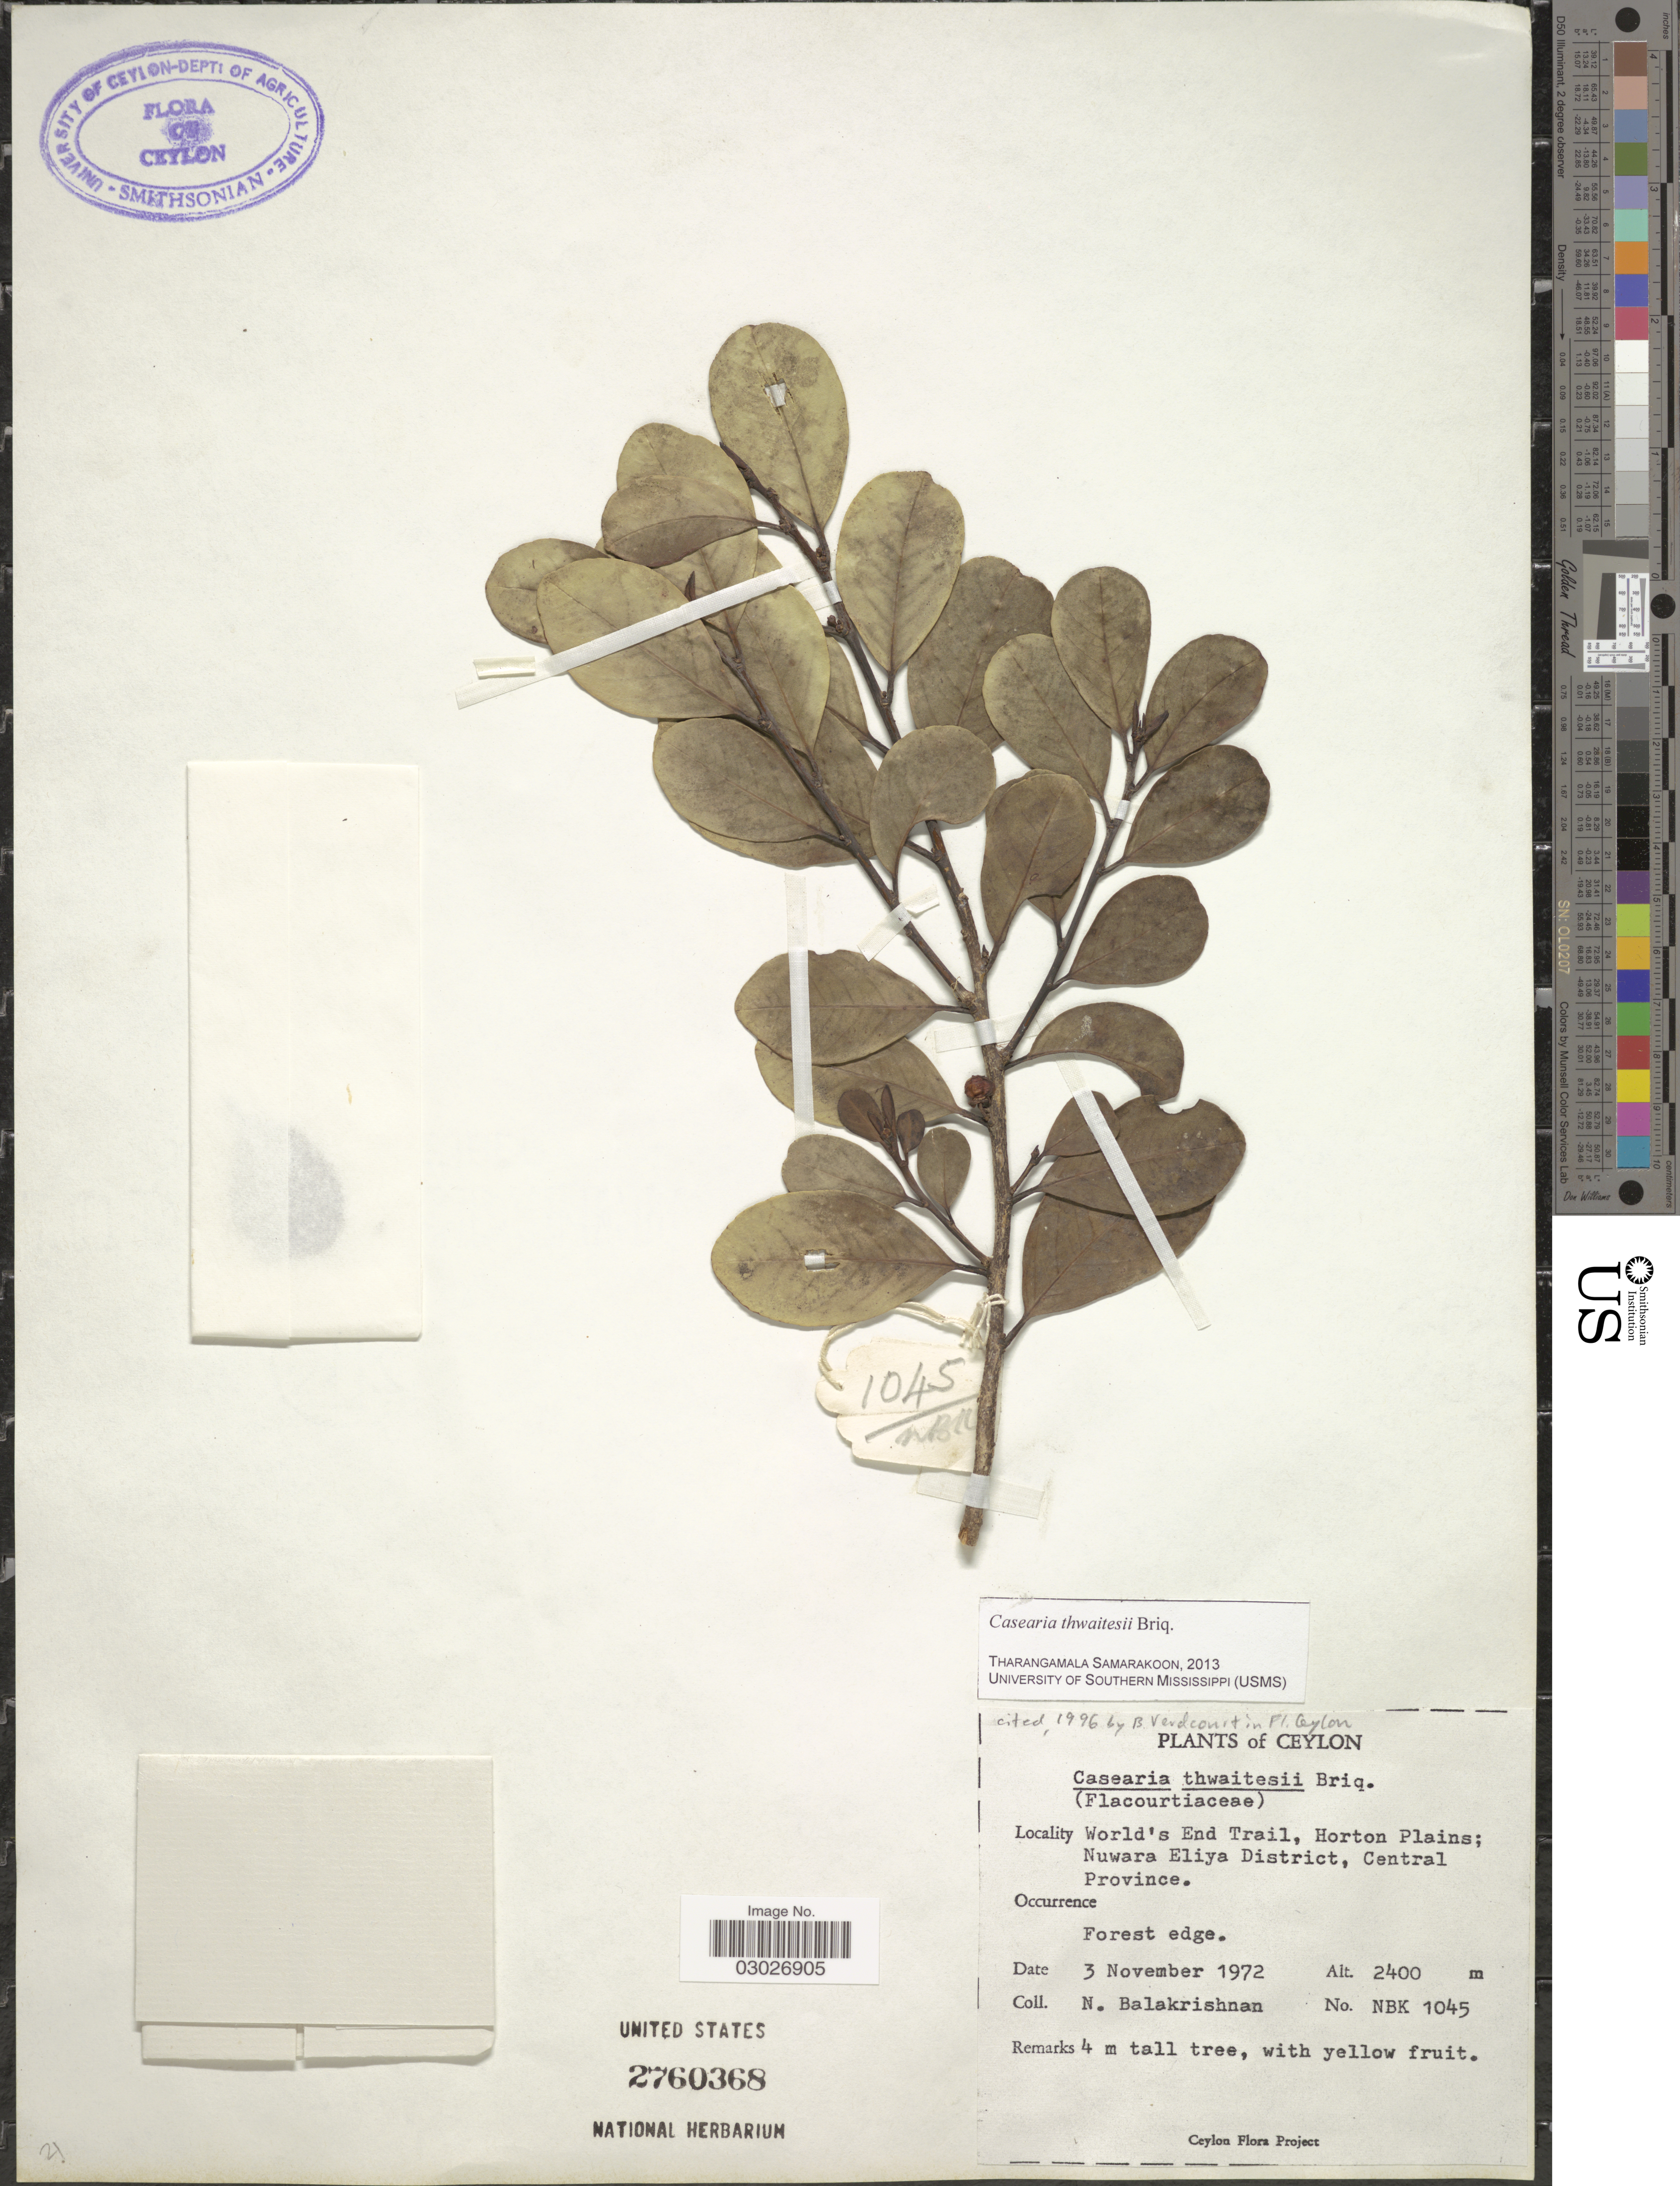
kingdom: Plantae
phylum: Tracheophyta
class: Magnoliopsida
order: Malpighiales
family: Salicaceae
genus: Casearia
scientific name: Casearia thwaitesii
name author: Briq.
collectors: N. Balakrishnan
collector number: NBK1045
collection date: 1972-11-03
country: Sri Lanka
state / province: Central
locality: Ceylon. World's End Trail, Horton Plains; Nuwara Eliya District, Central Province.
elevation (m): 2400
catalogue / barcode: US 2760368